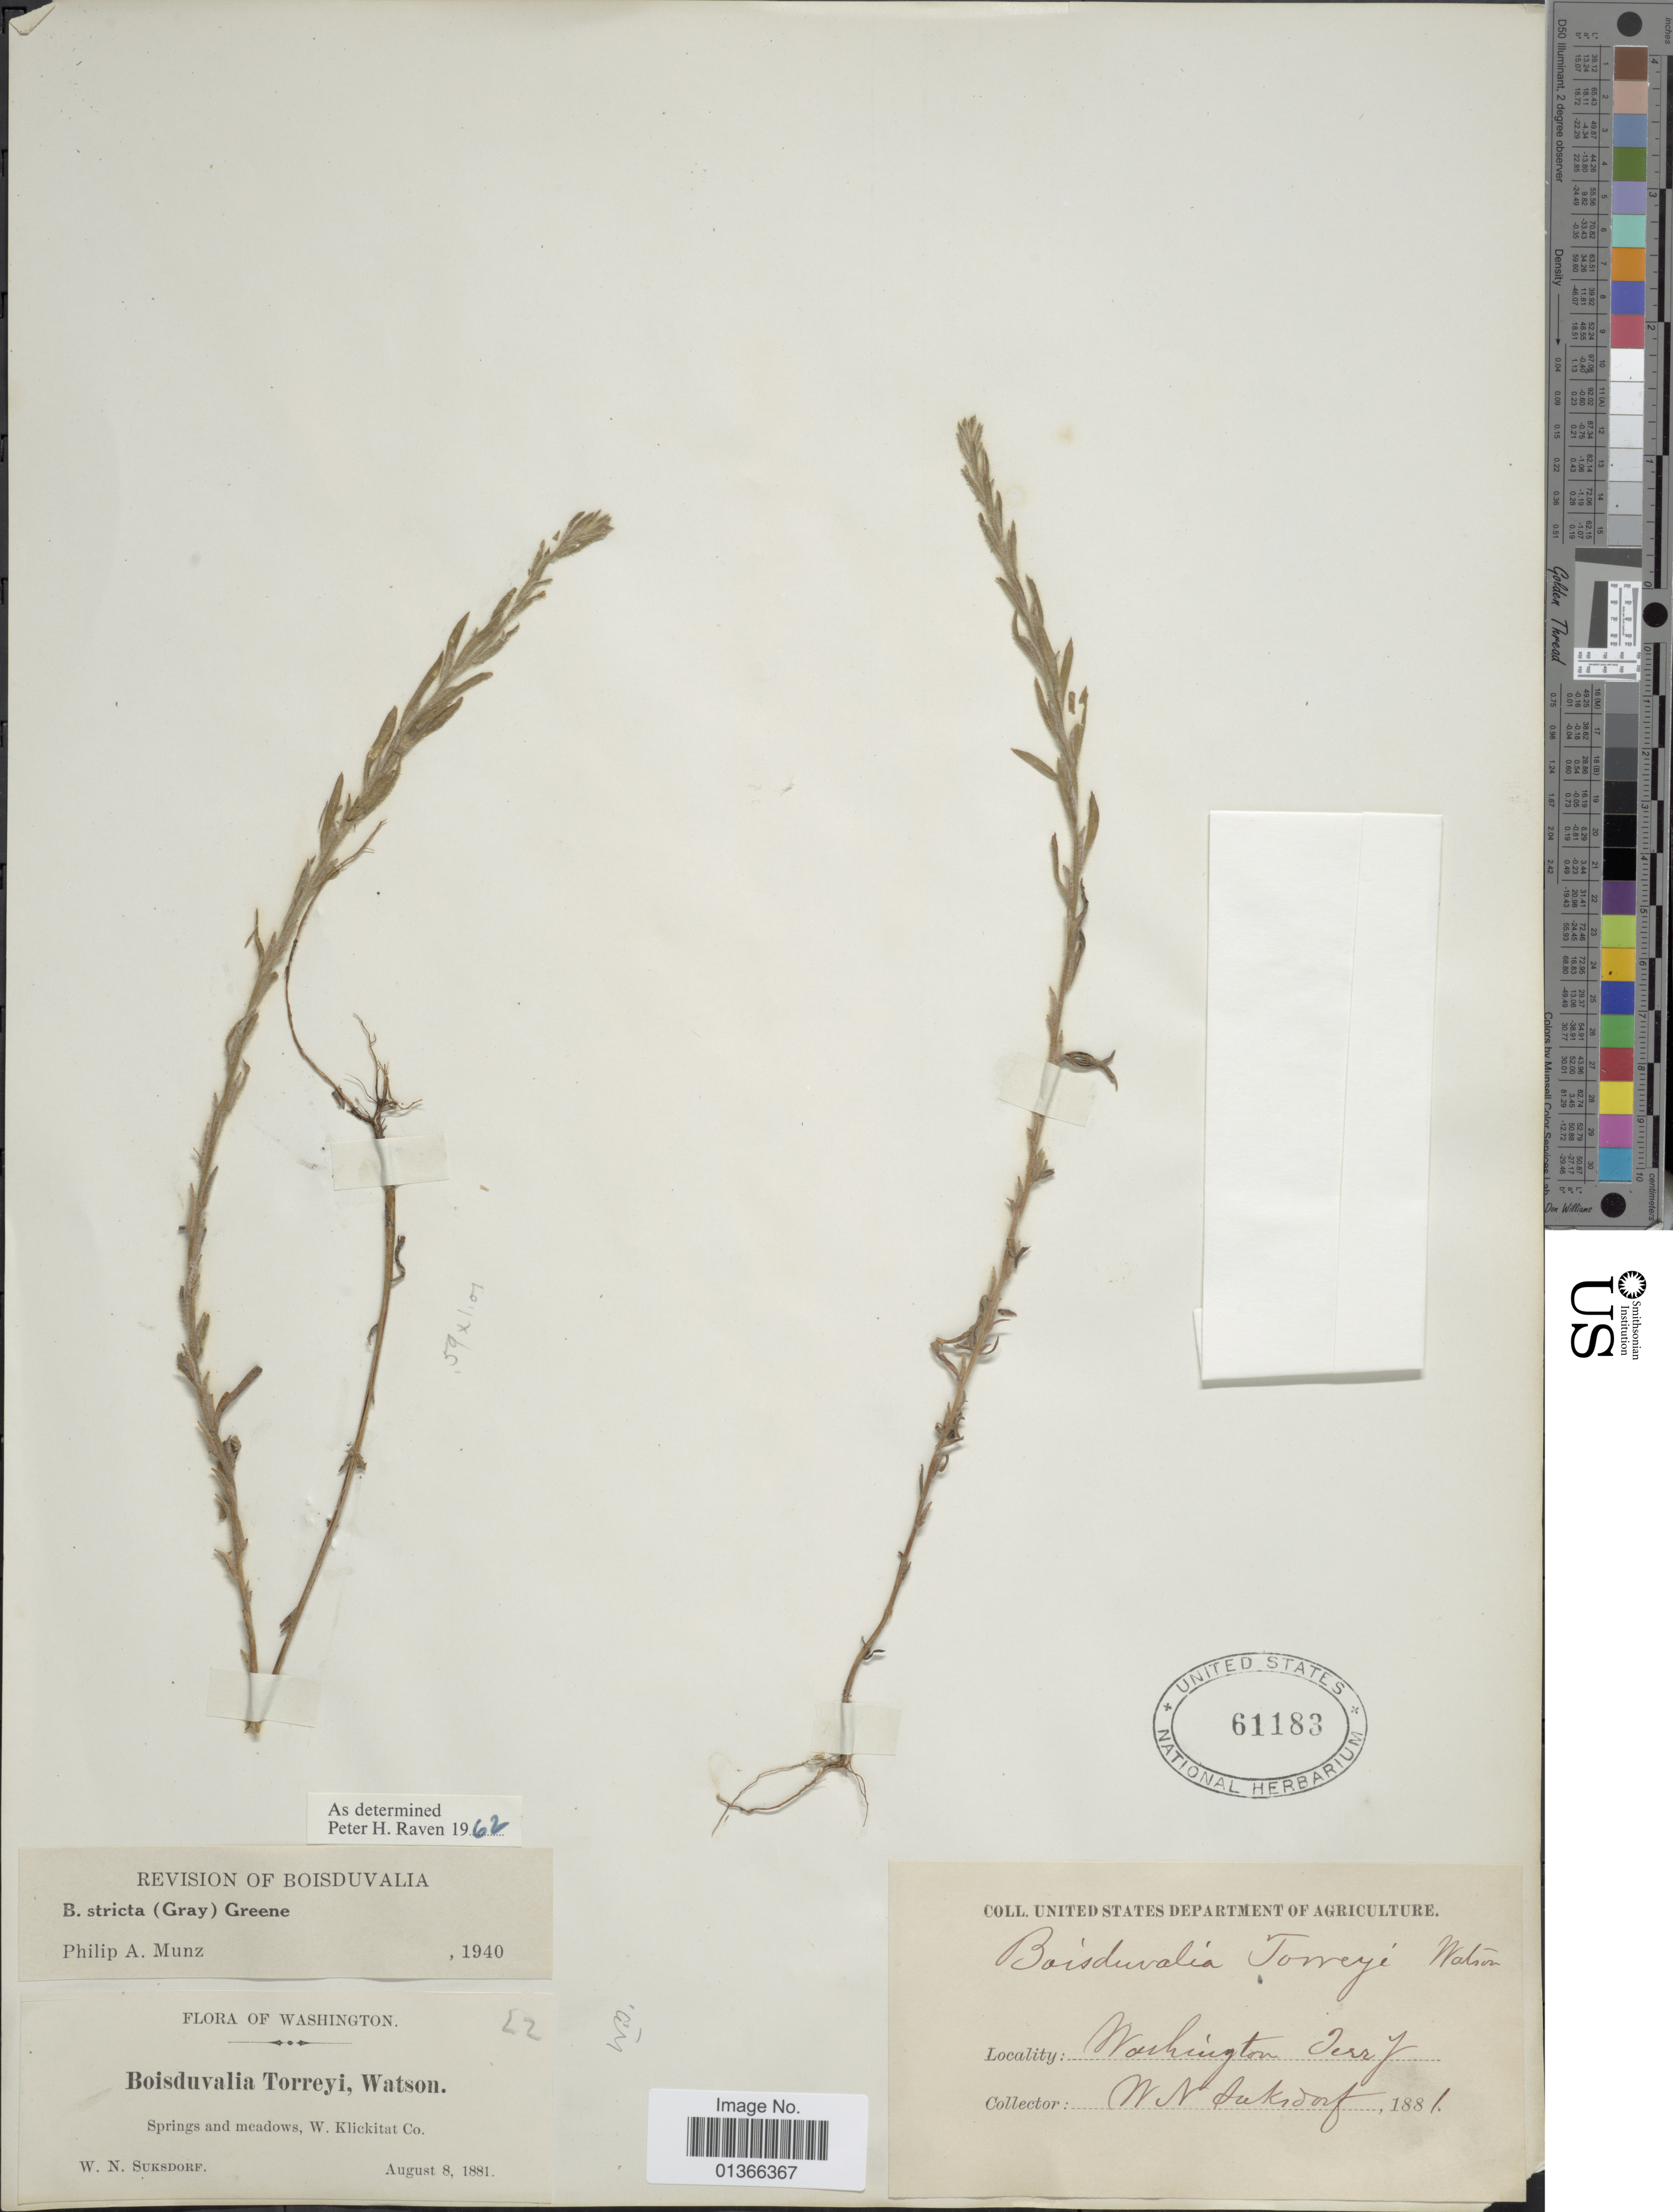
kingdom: Plantae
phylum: Tracheophyta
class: Magnoliopsida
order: Myrtales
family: Onagraceae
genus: Epilobium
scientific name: Epilobium torreyi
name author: (S. Watson) Hoch & P.H. Raven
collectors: W. N. Suksdorf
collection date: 1881-08-08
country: United States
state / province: Washington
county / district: Klickitat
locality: Springs and meadows, W. Klickitat Co.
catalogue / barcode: US 61183